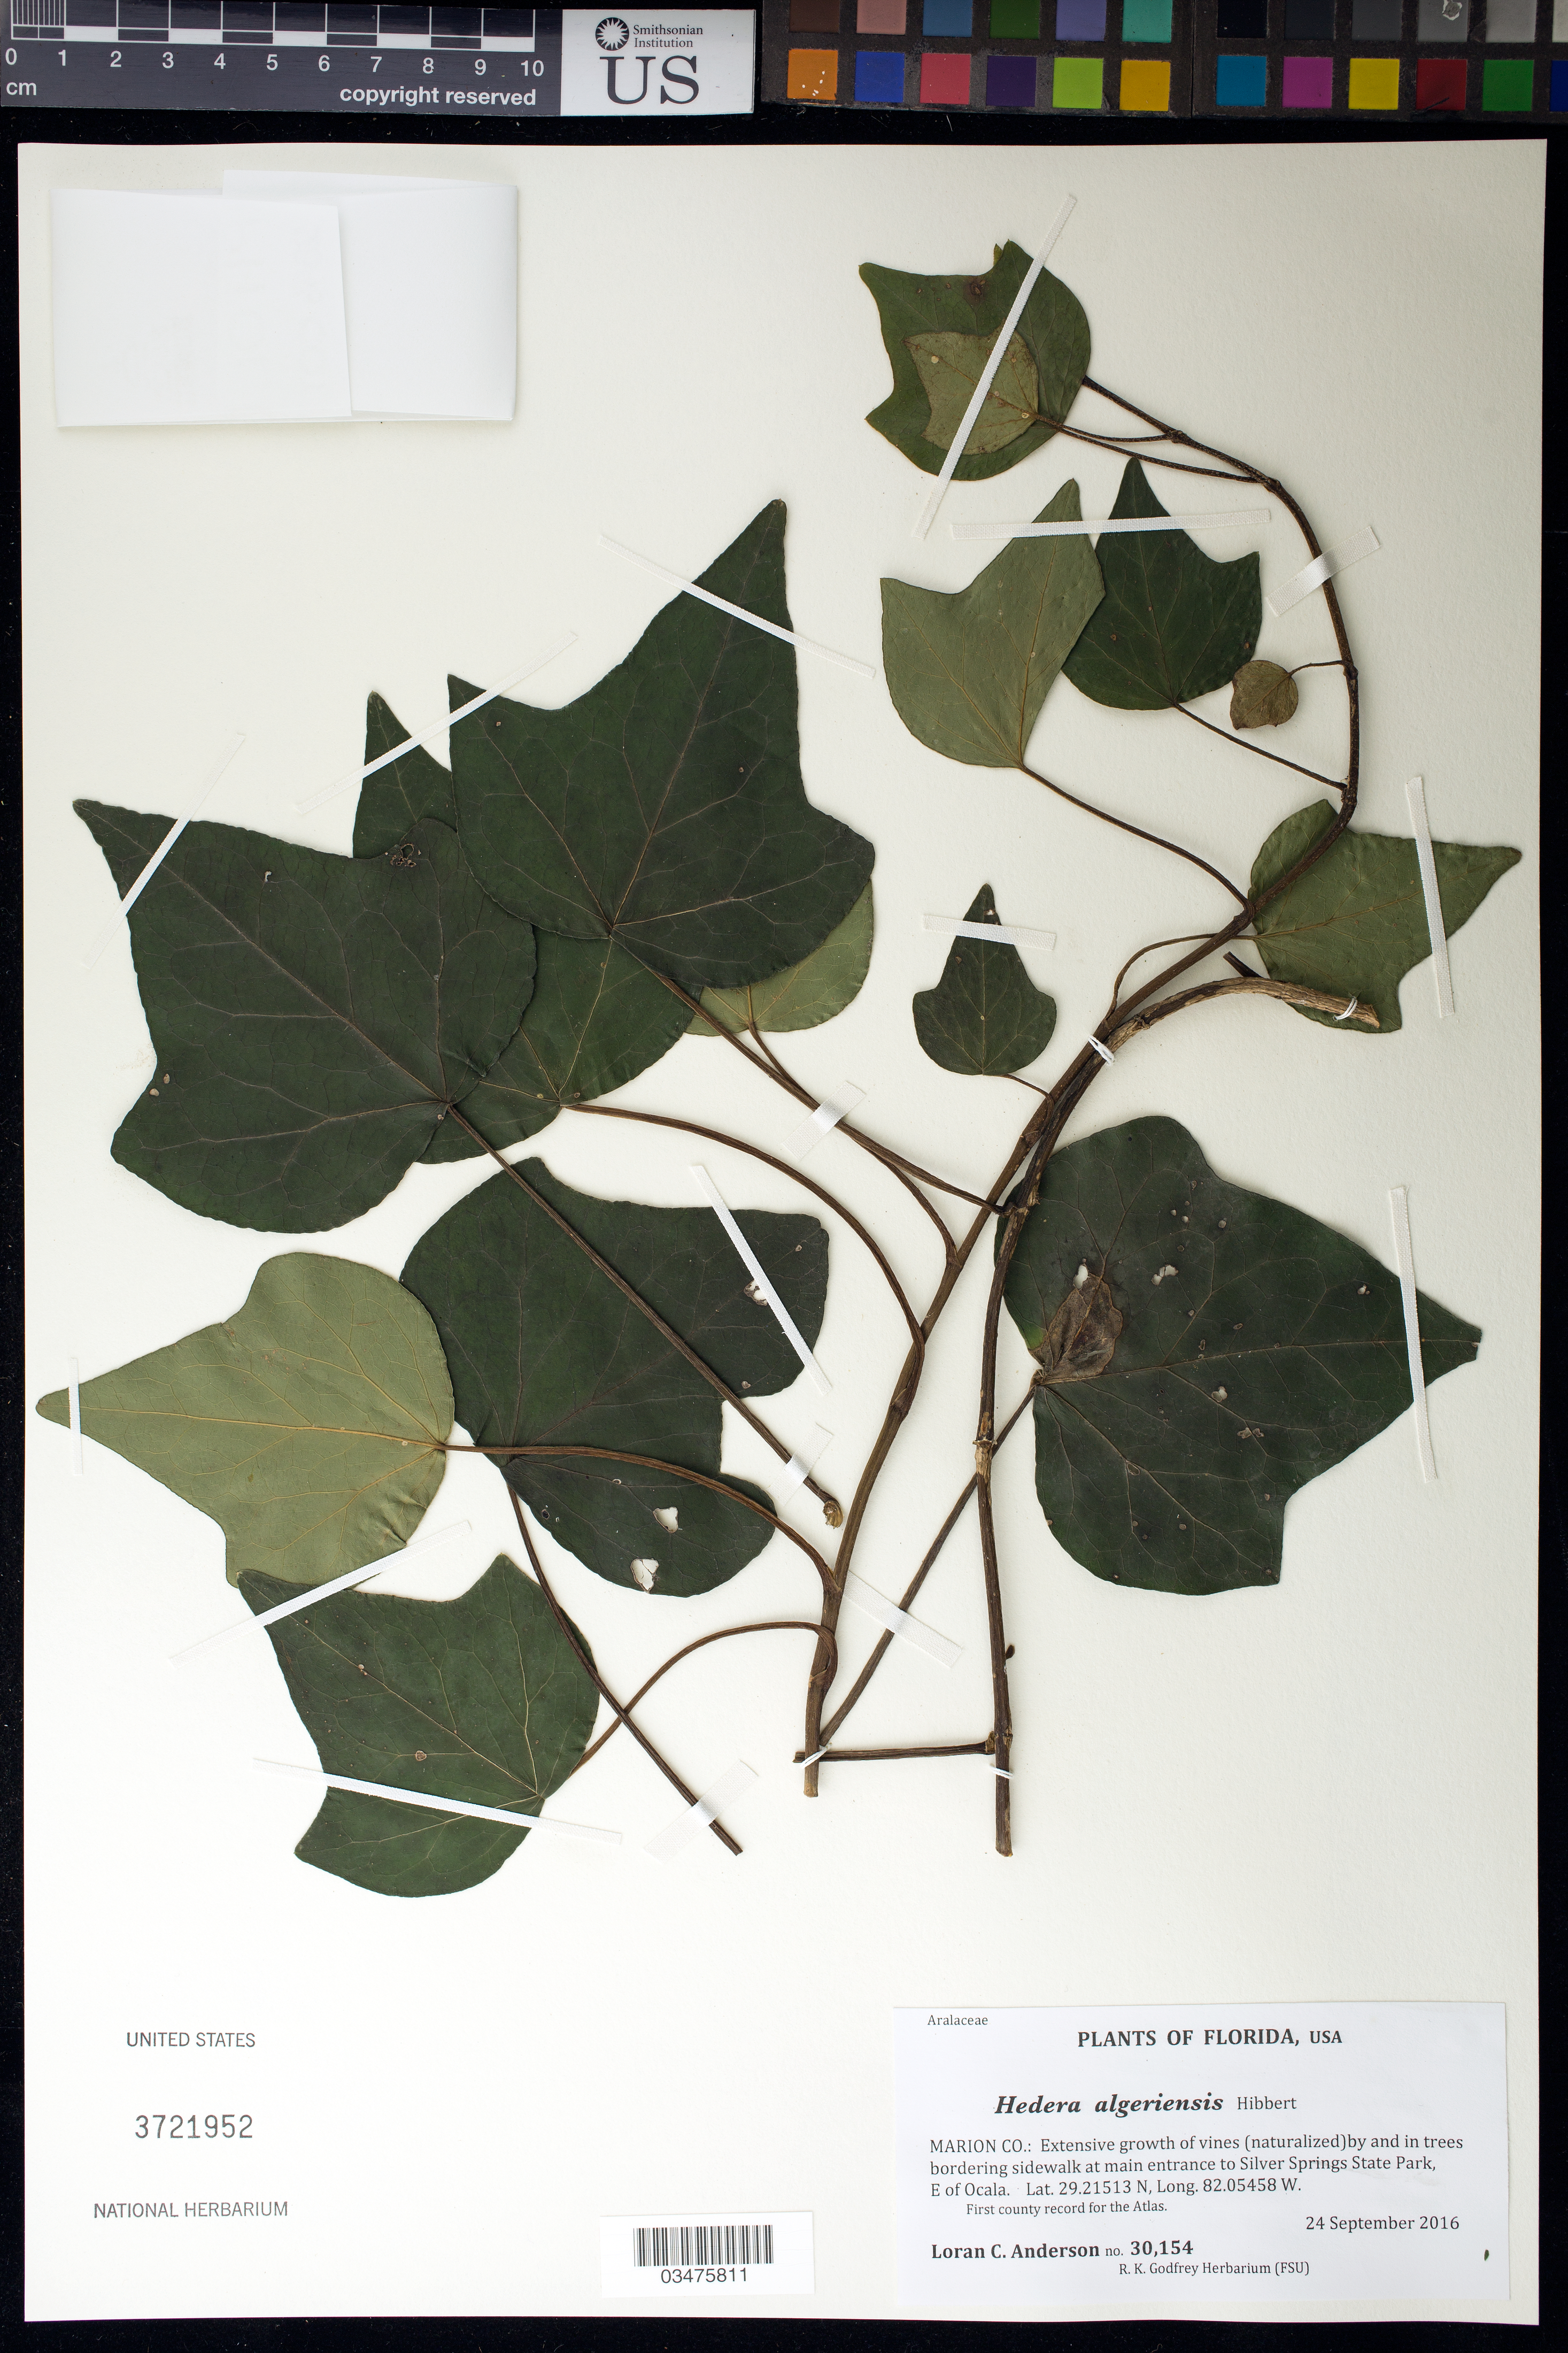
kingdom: Plantae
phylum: Tracheophyta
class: Magnoliopsida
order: Apiales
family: Araliaceae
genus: Hedera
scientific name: Hedera algeriensis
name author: Hibberd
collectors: L. C. Anderson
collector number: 30154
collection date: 2016-09-24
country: United States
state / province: Florida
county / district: Marin County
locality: At main entrance to Silver Springs State Park, E. of Ocala.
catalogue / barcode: US 3721952